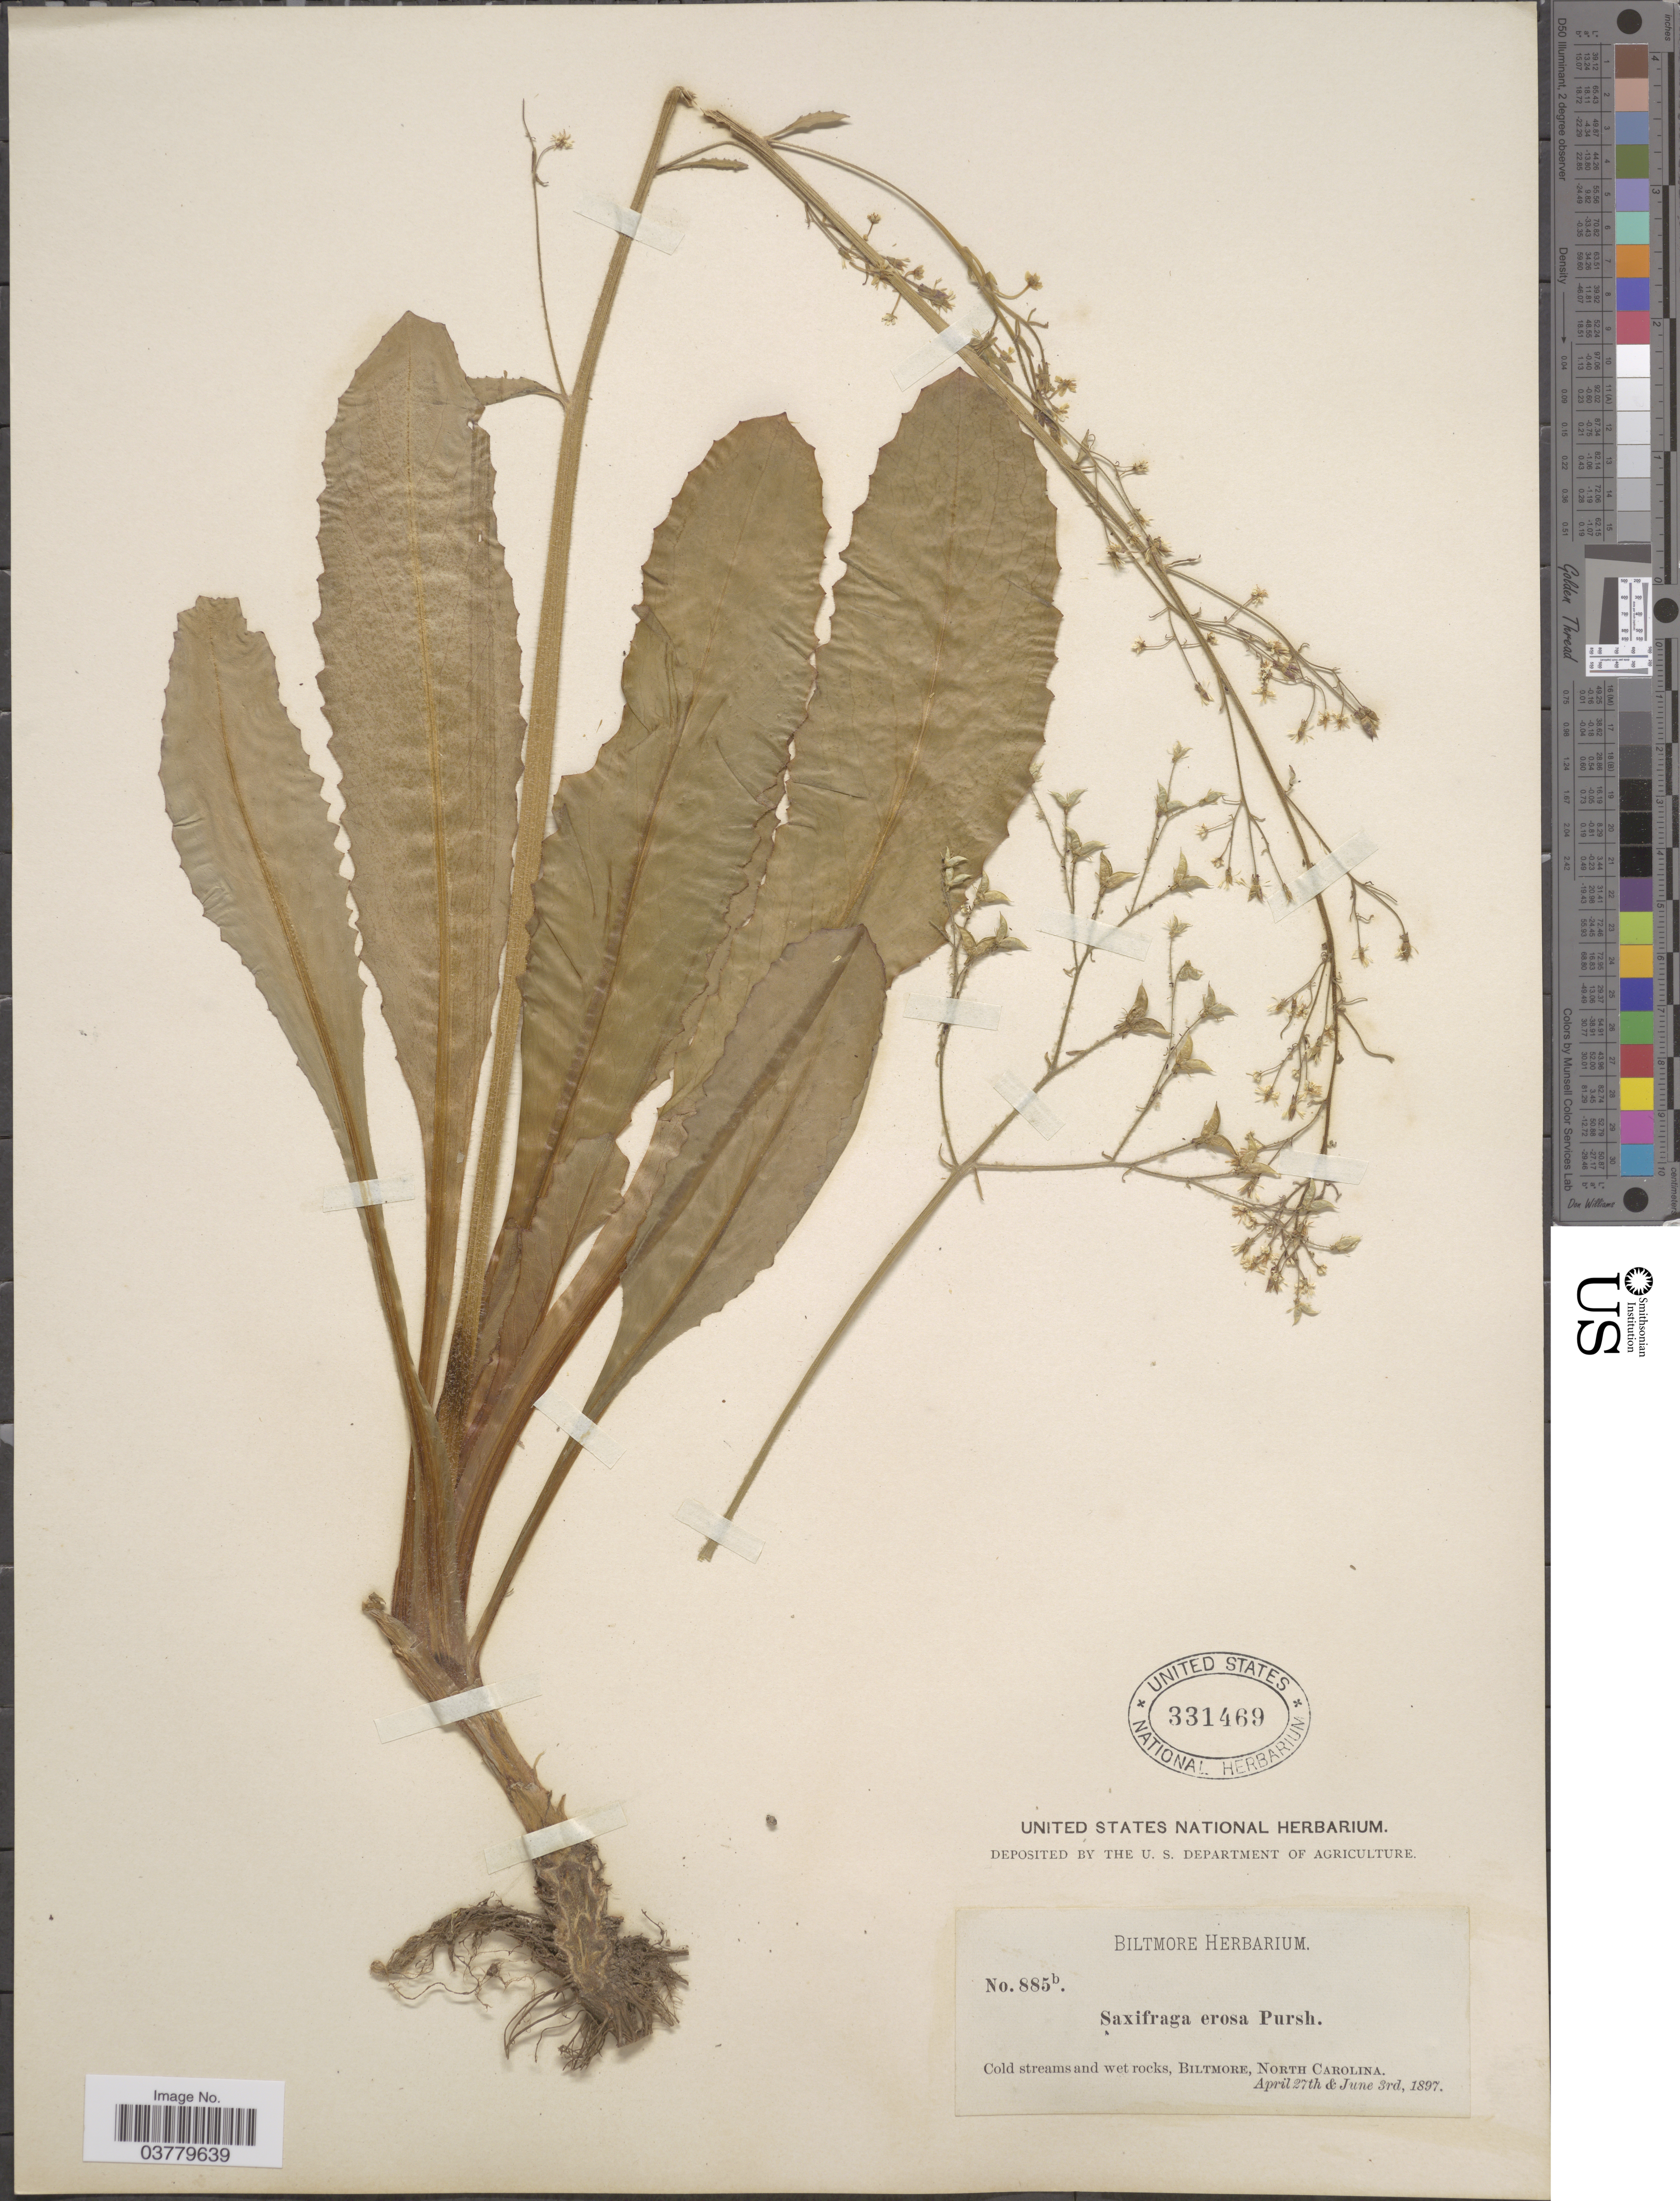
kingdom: Plantae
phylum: Tracheophyta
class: Magnoliopsida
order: Saxifragales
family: Saxifragaceae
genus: Micranthes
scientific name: Micranthes micranthidifolia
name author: (Haw.) Small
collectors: ex herb. Biltmore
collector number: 885b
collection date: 1897-04-27/1897-06-03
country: United States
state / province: North Carolina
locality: Biltmore.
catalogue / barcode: US 331469